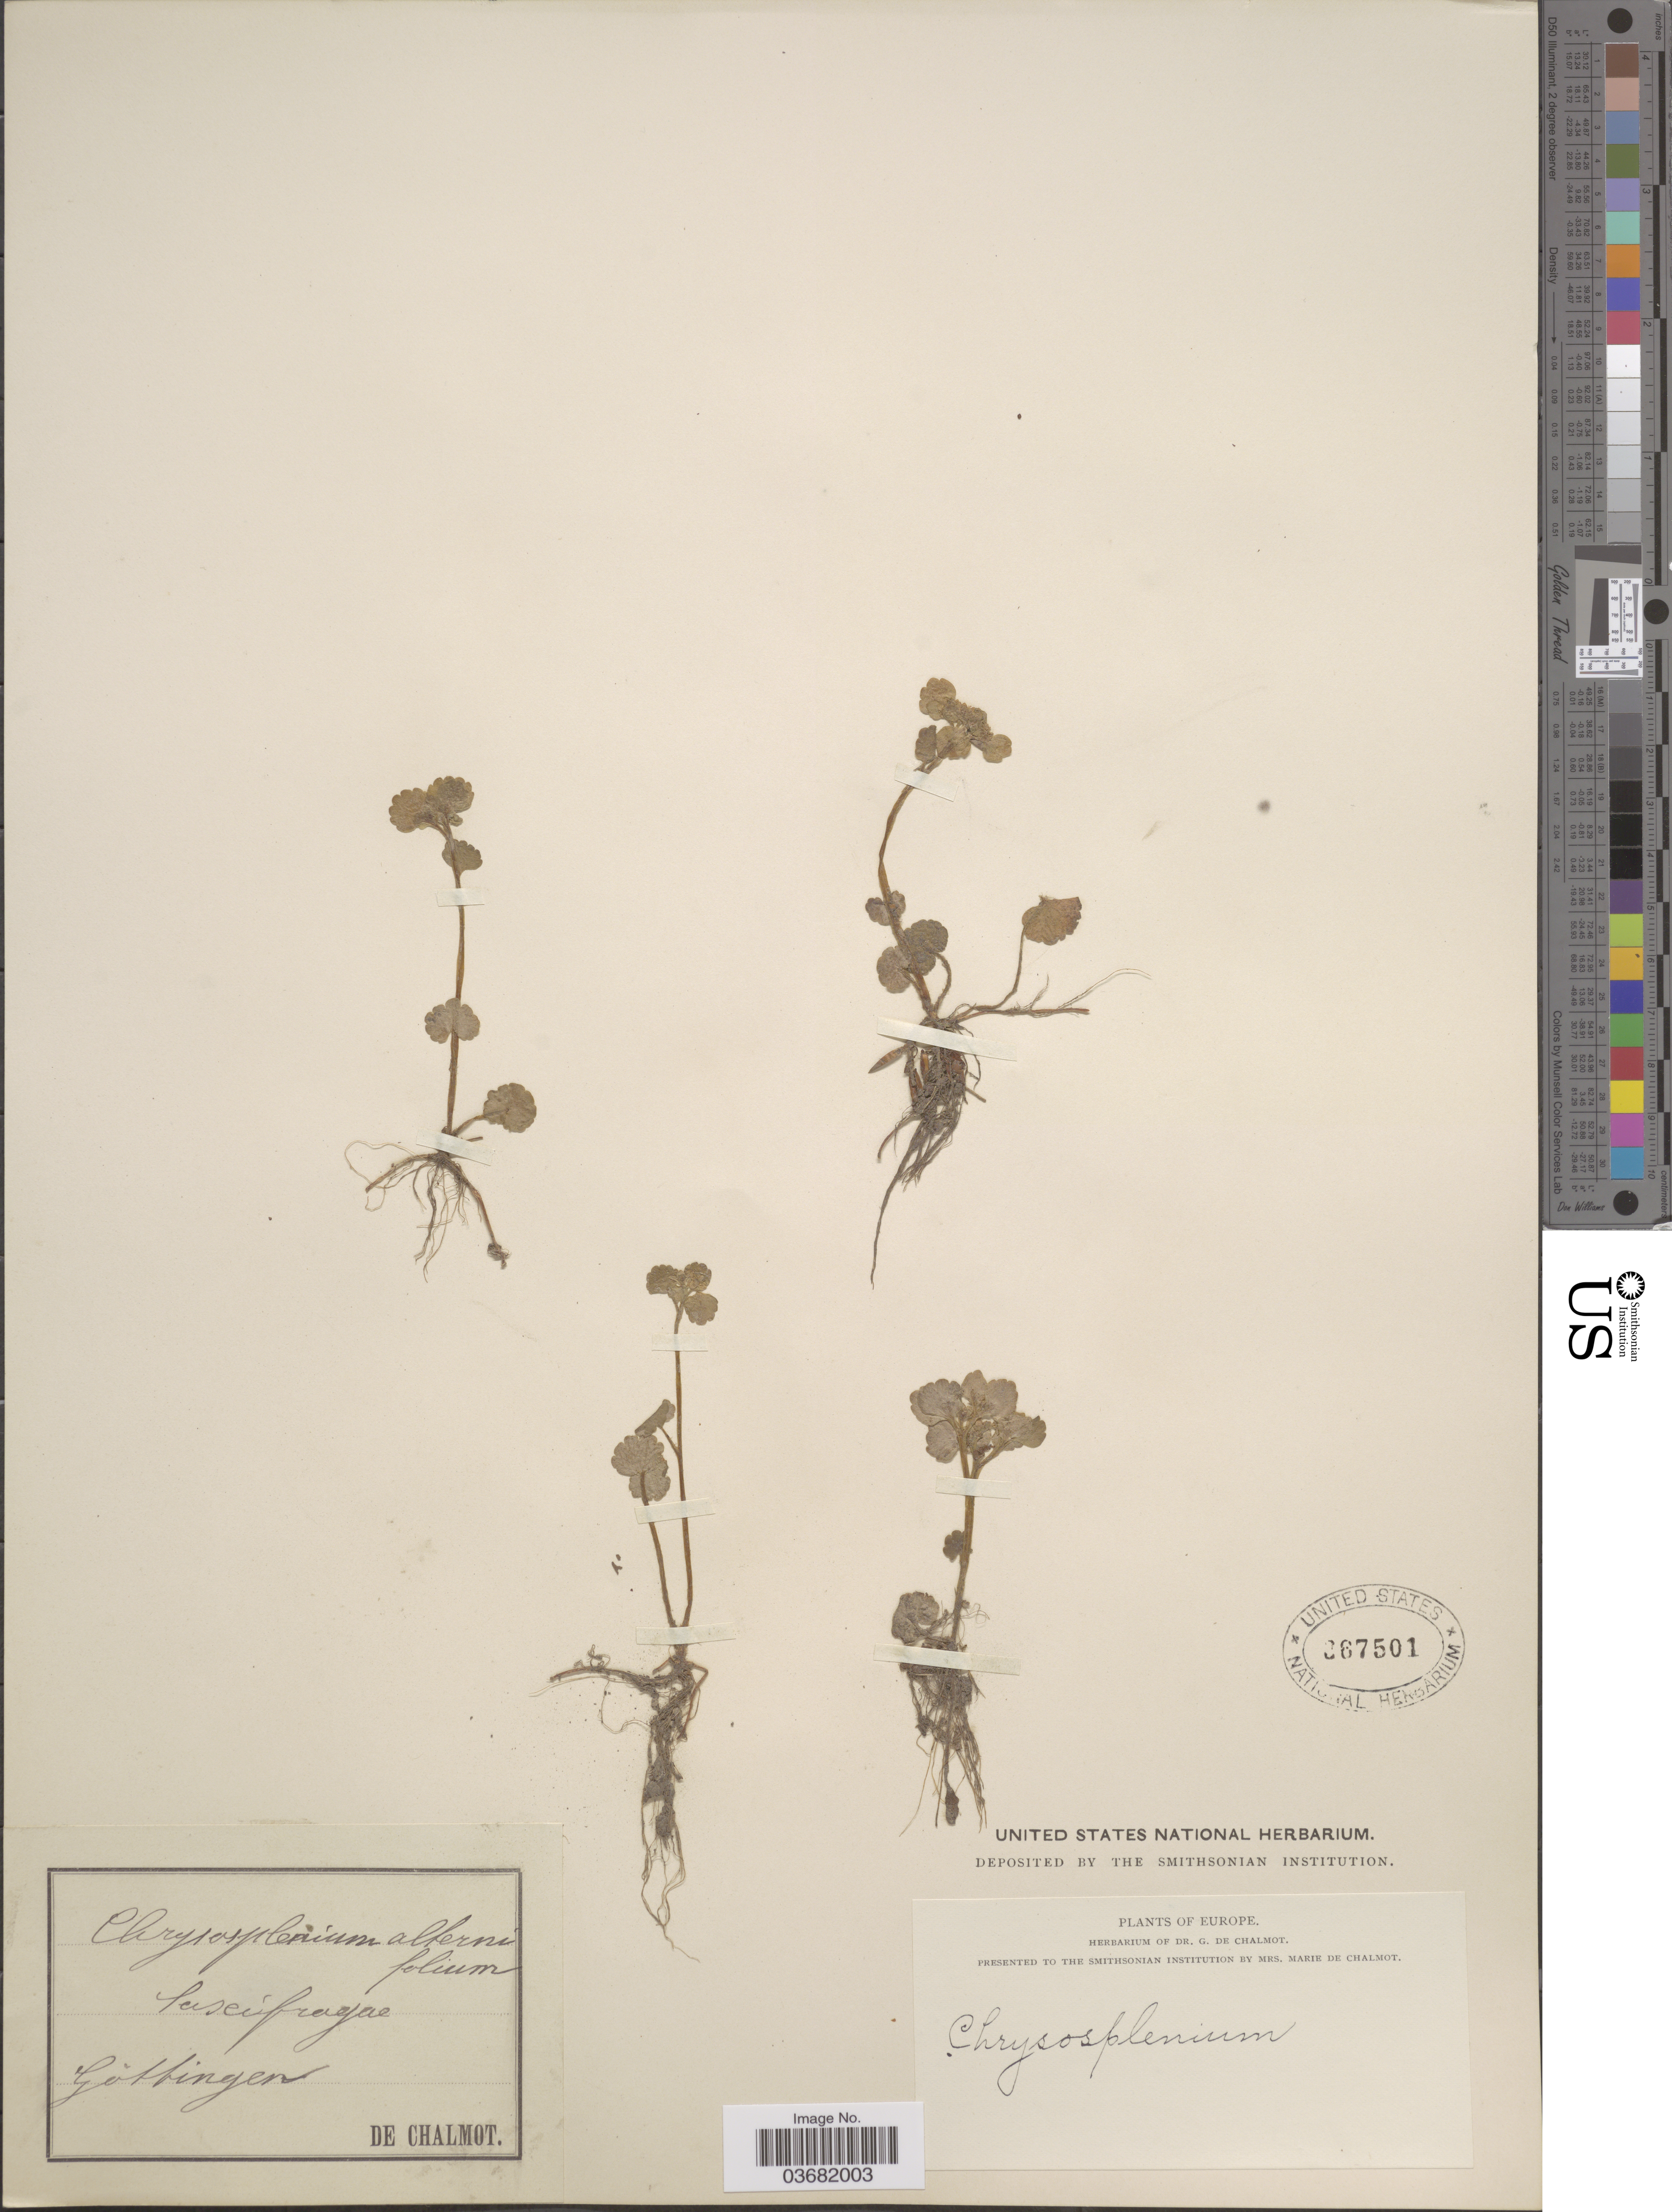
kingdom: Plantae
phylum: Tracheophyta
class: Magnoliopsida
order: Saxifragales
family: Saxifragaceae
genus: Chrysosplenium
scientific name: Chrysosplenium alternifolium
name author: L.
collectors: G. de Chalmot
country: Germany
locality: Göttingen. Europe.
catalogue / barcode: US 367501